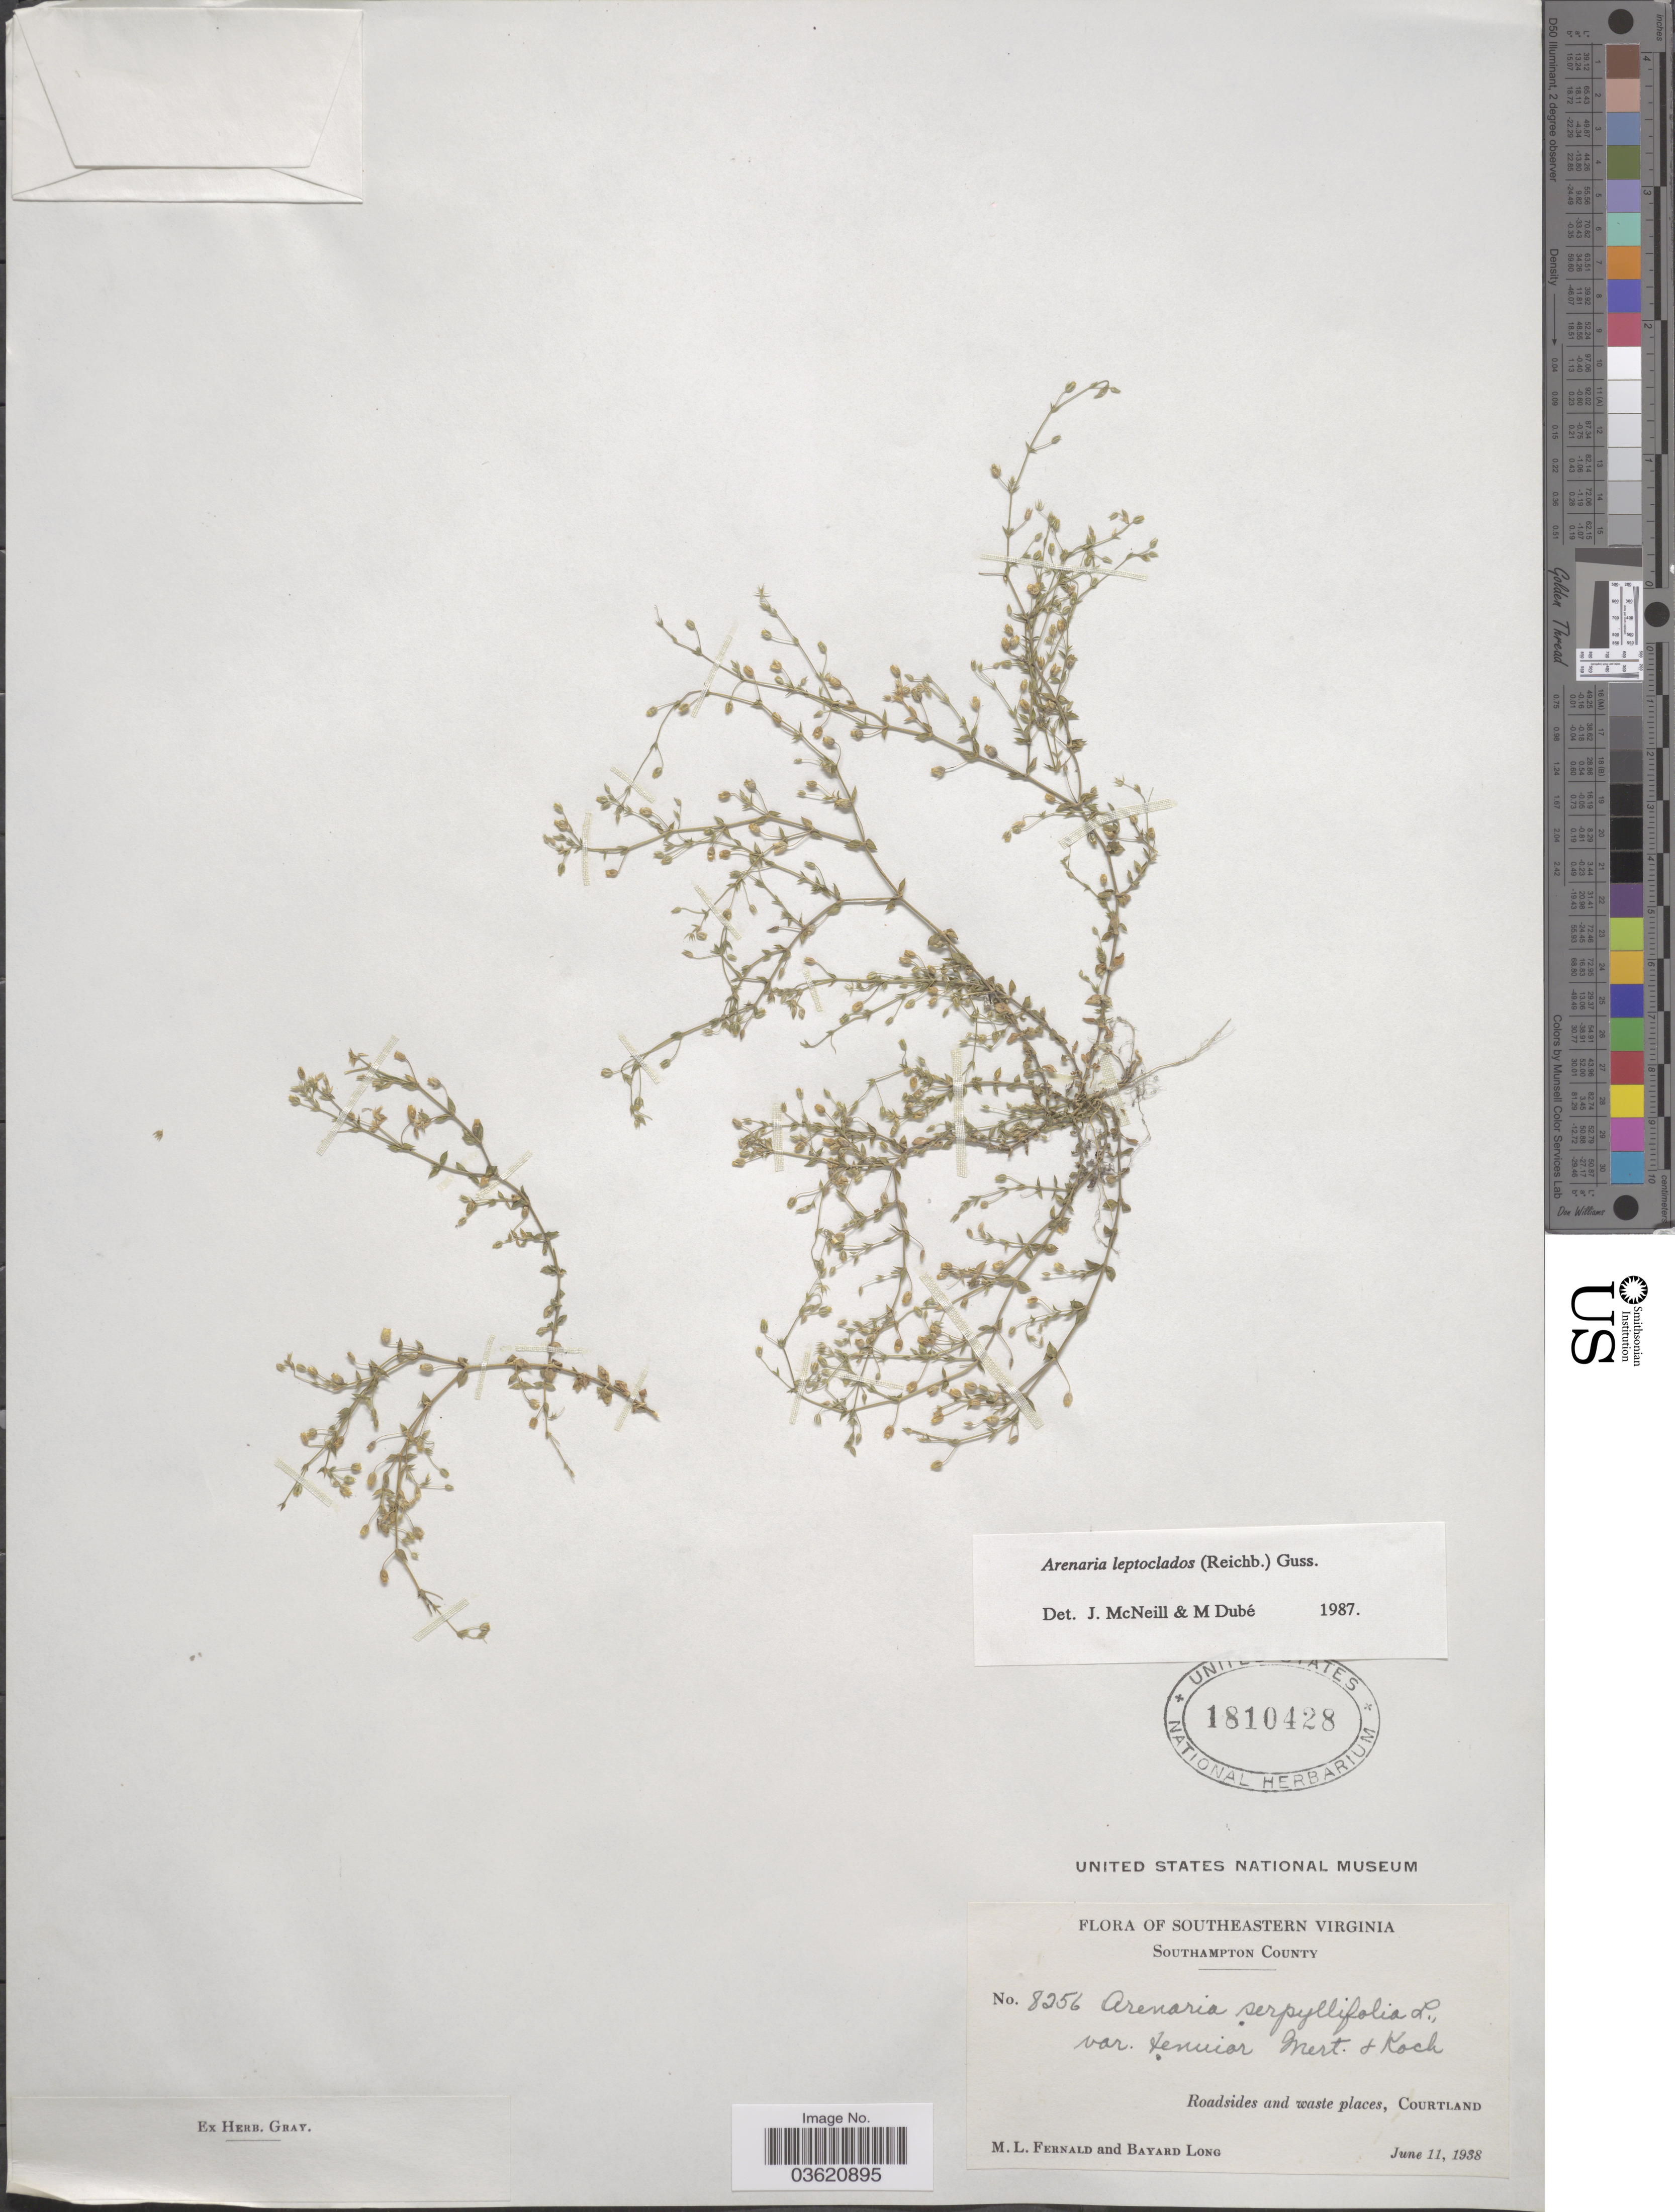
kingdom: Plantae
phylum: Tracheophyta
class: Magnoliopsida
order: Caryophyllales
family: Caryophyllaceae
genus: Arenaria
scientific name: Arenaria leptoclados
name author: (Rchb.) Gussone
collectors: M. L. Fernald & B. Long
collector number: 8256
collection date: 1938-06-11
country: United States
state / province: Virginia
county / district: Southampton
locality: Southeastern Virginia. Southampton County. Courtland.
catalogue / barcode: US 1810428